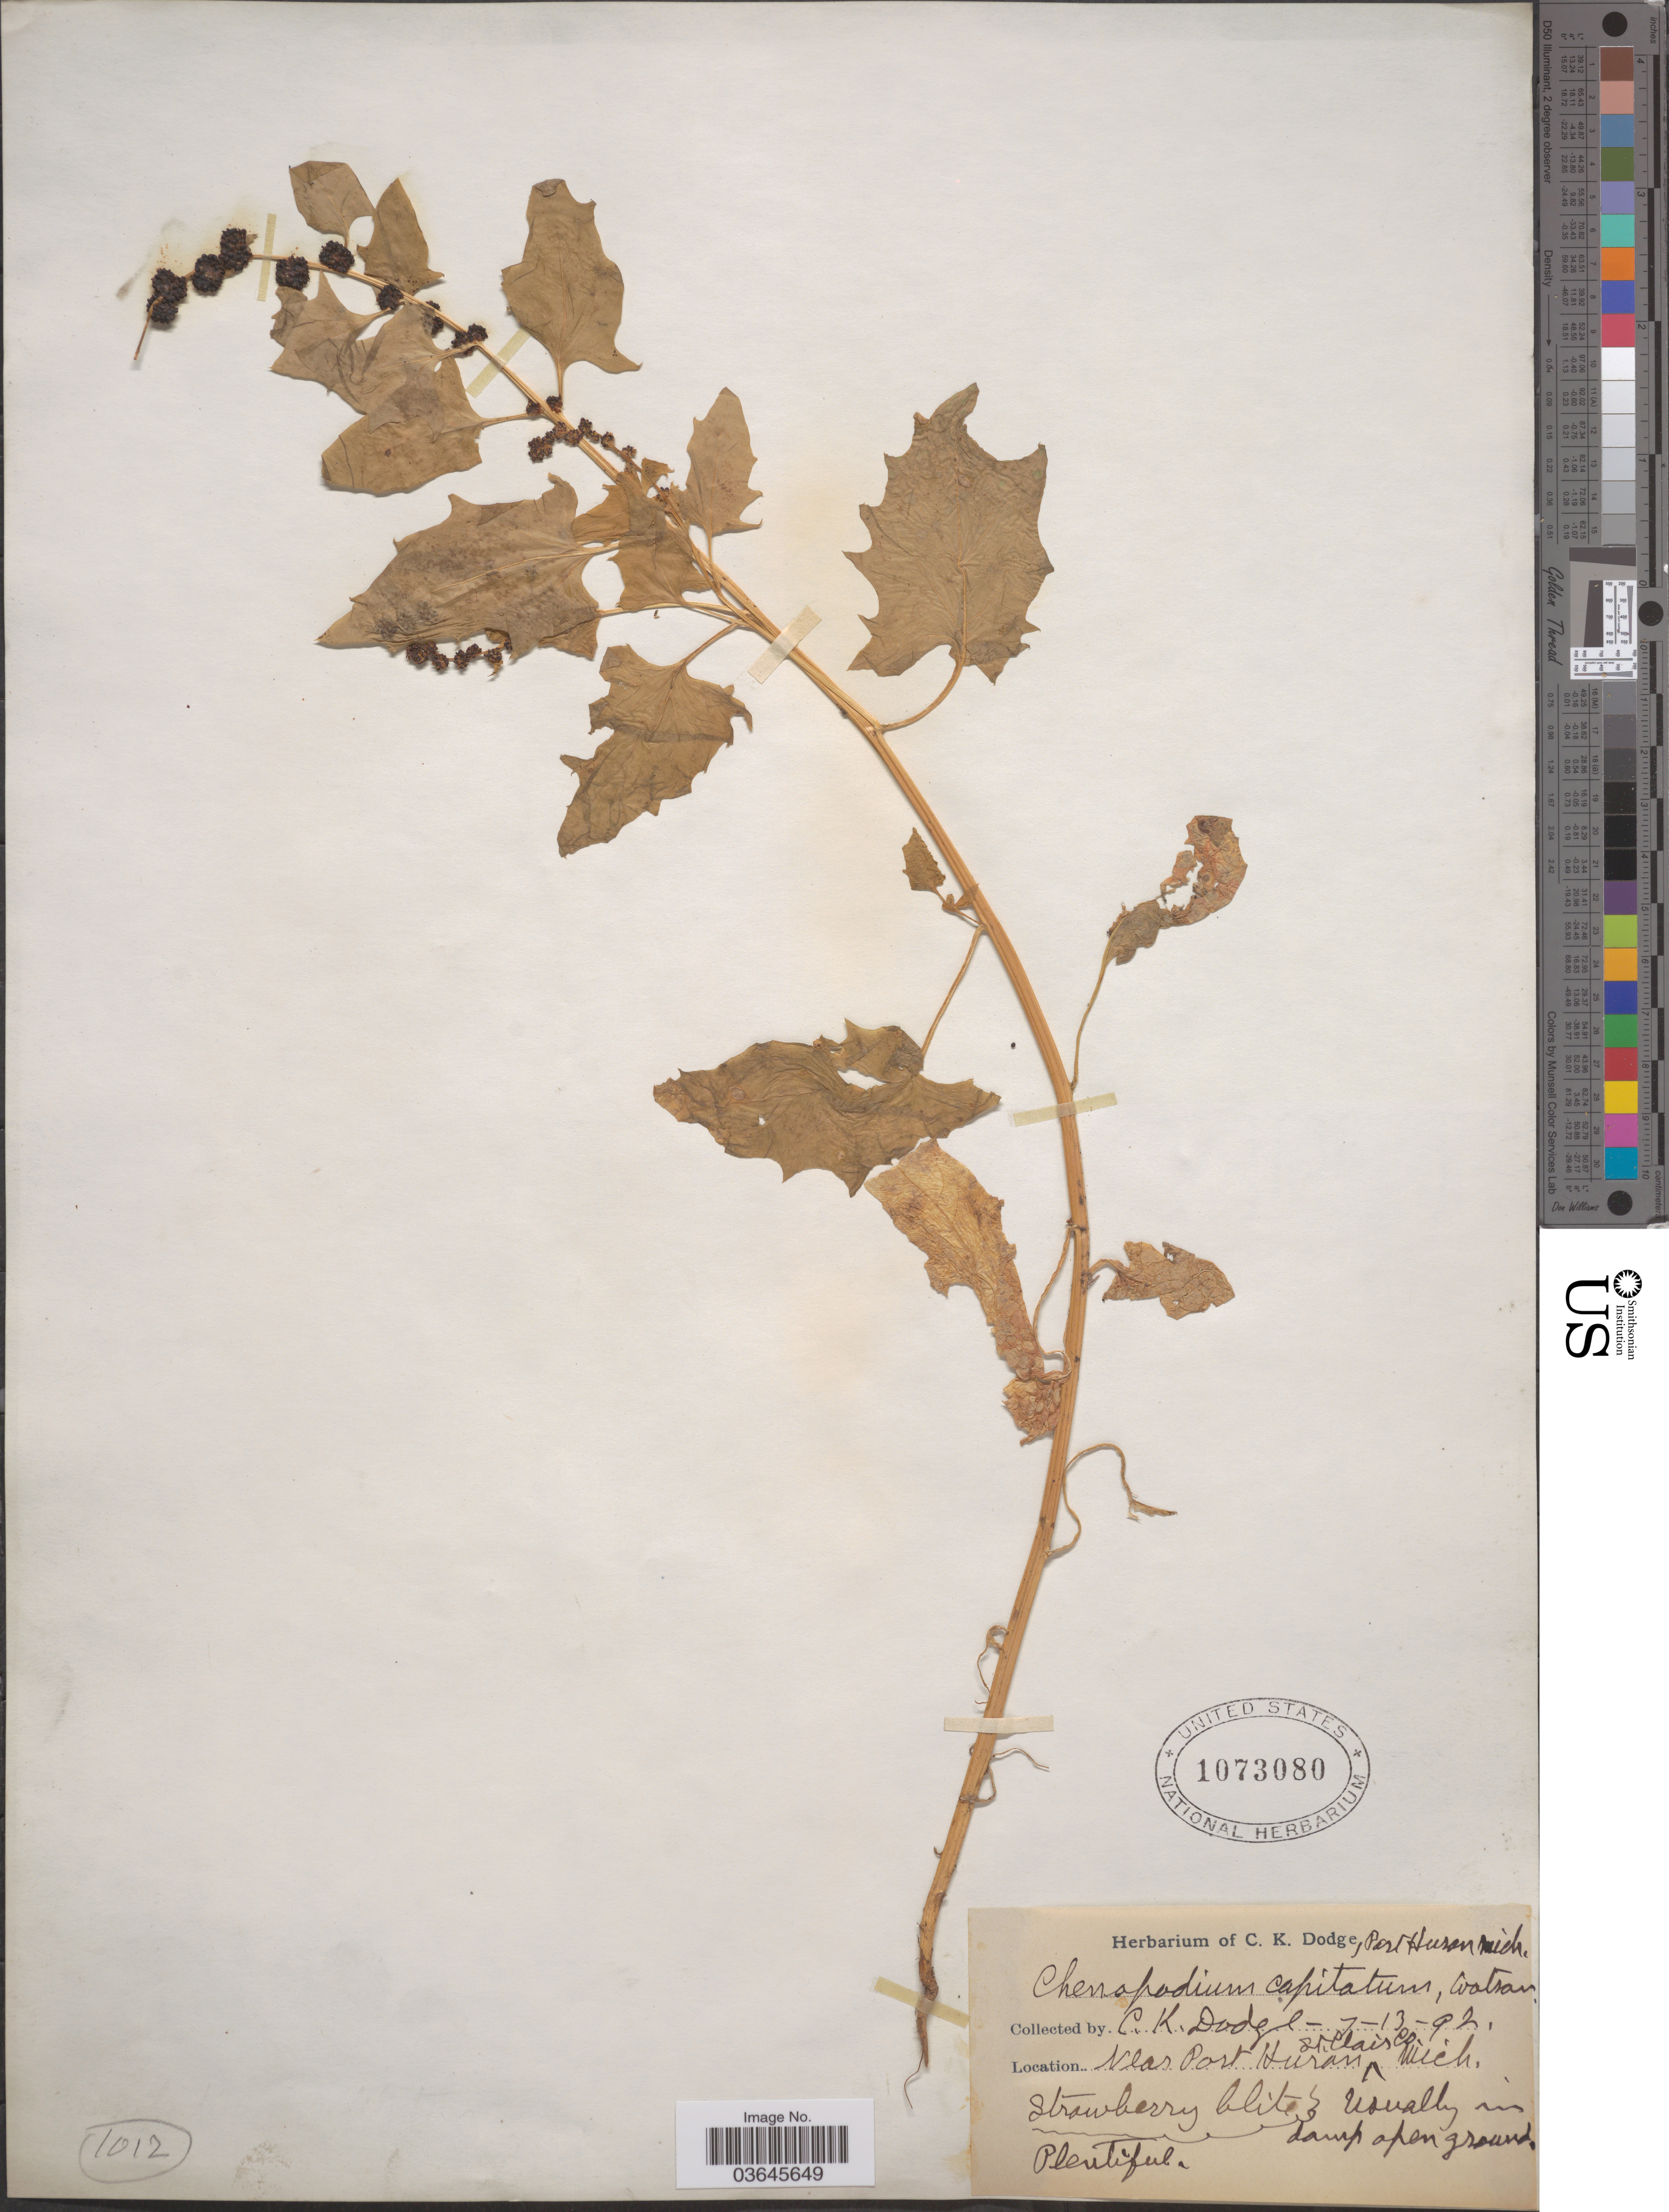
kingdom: Plantae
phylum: Tracheophyta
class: Magnoliopsida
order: Caryophyllales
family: Amaranthaceae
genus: Blitum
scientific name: Blitum capitatum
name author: L.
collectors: C. Dodge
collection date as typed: Transcribed d/m/y: 13/7/92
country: United States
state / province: Michigan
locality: Near Port Huran, St. Clair Co.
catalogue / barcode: US 1073080